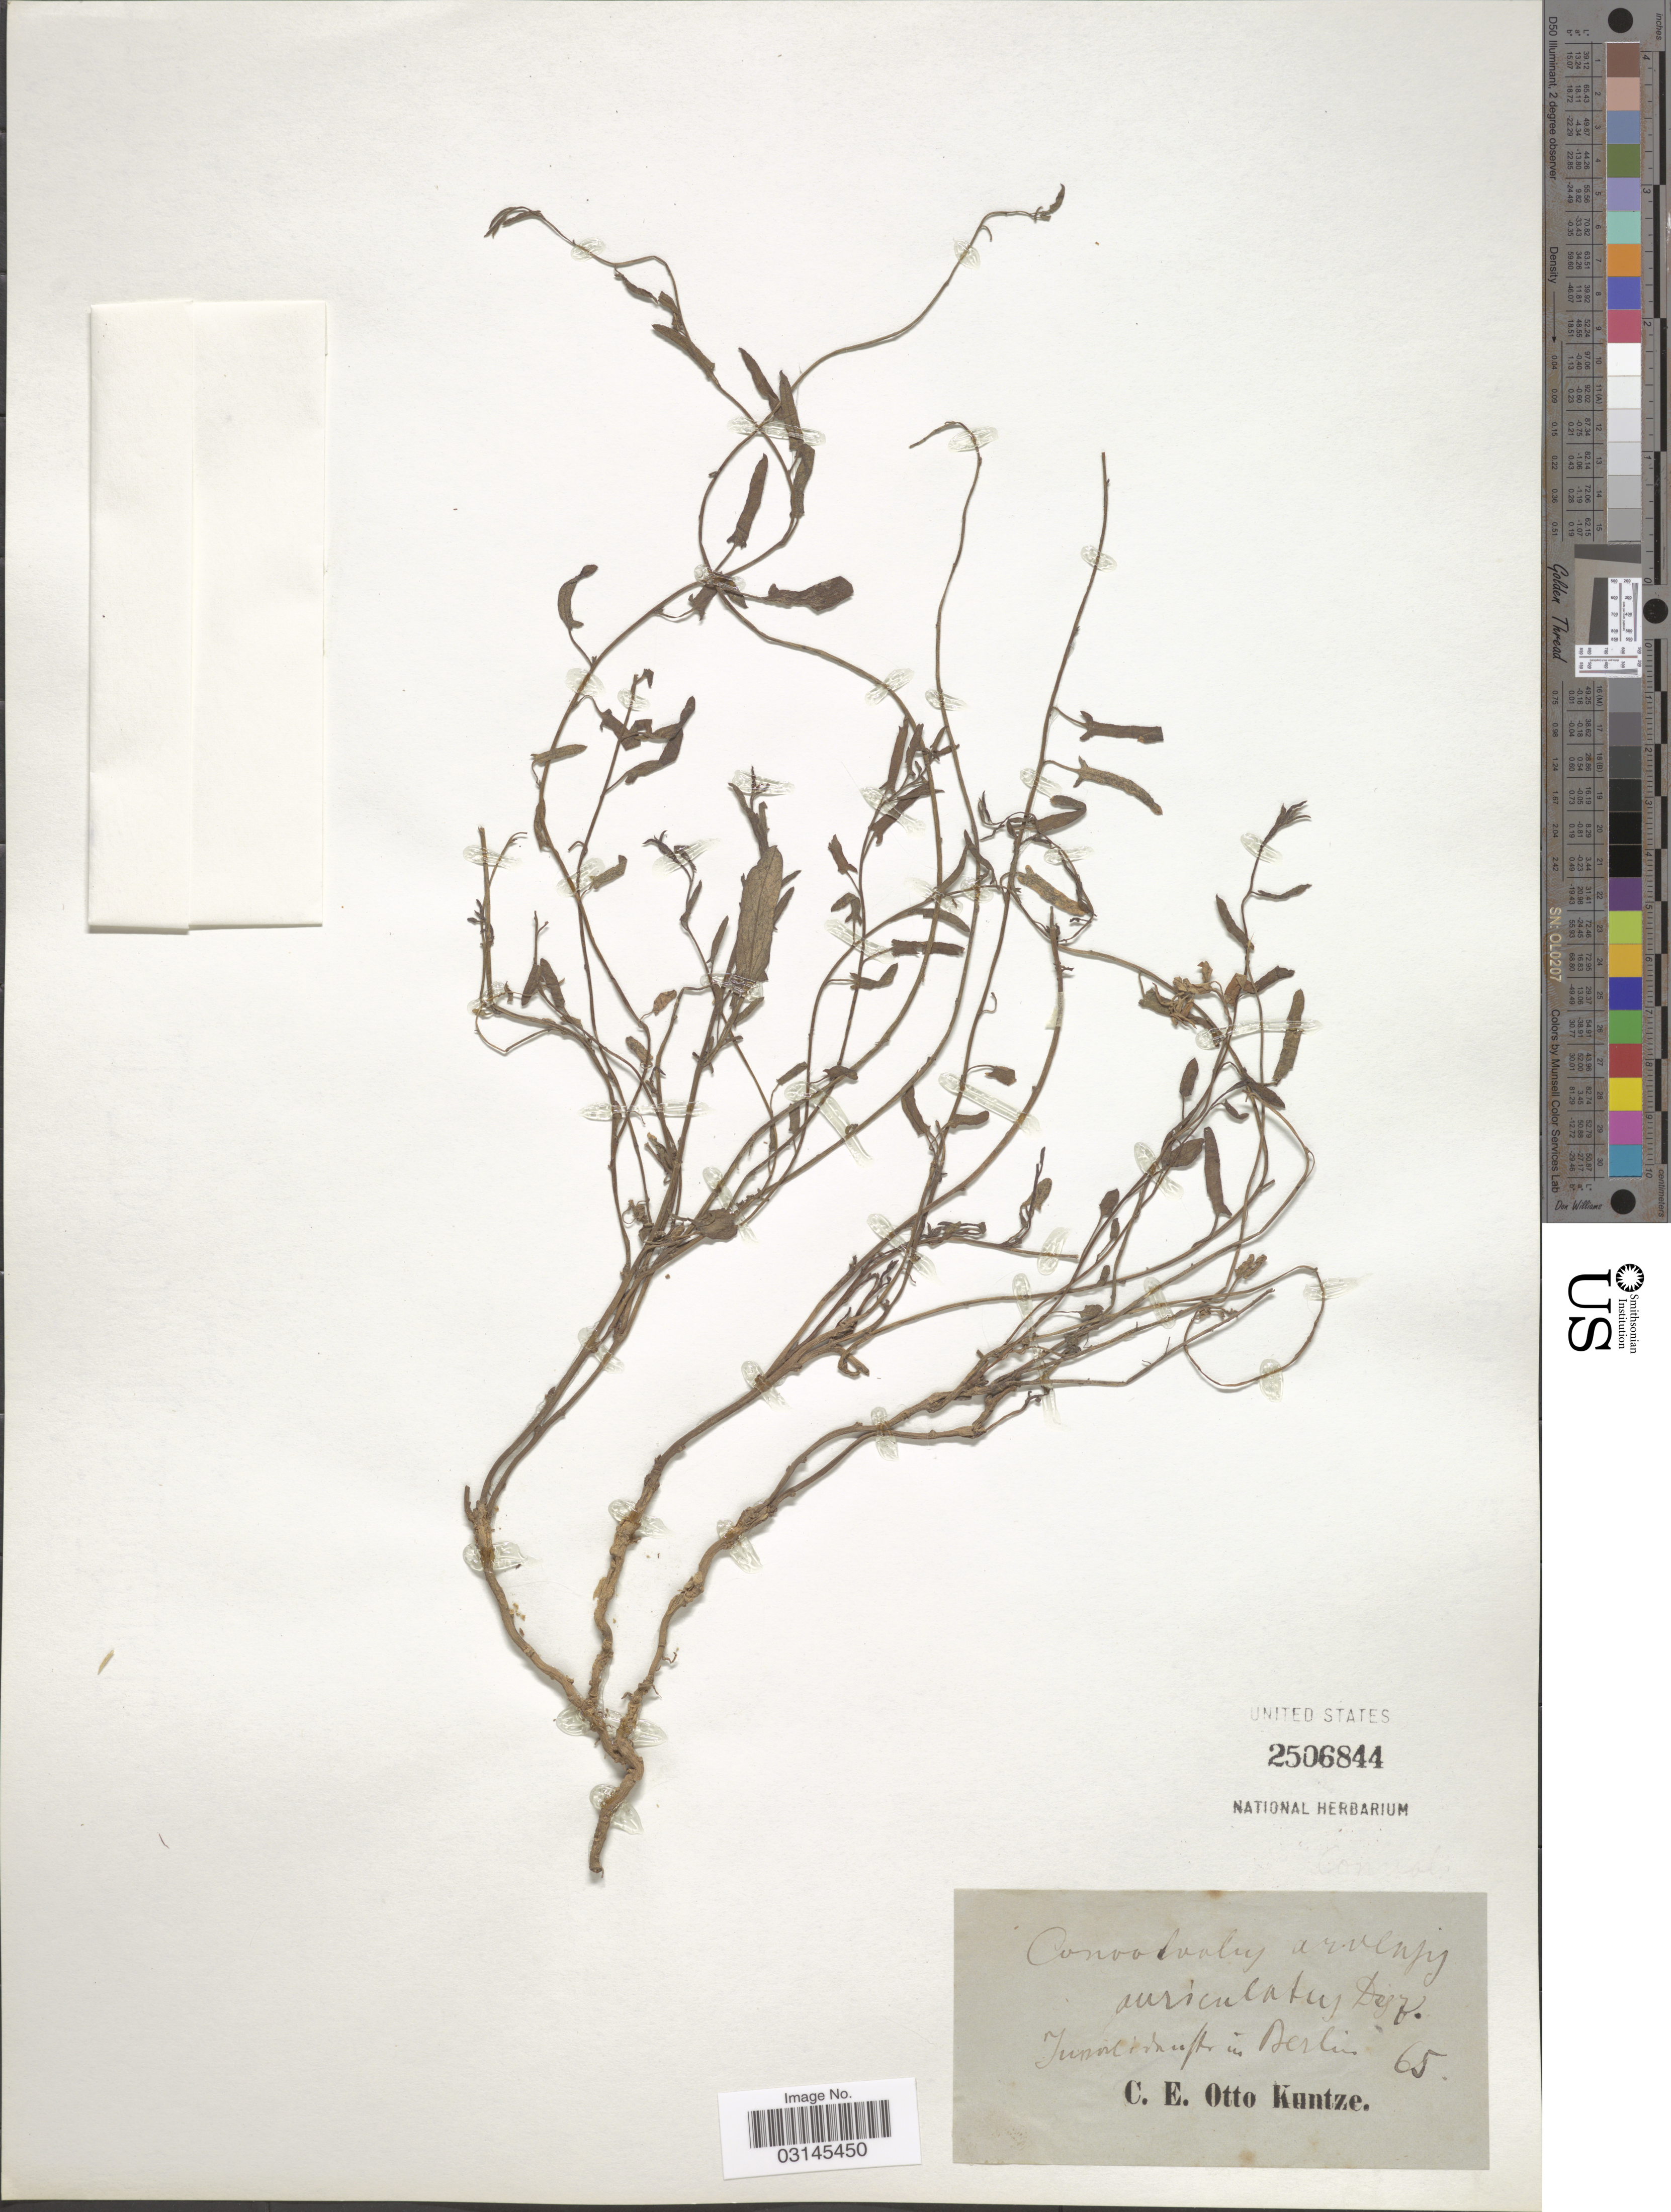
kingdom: Plantae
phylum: Tracheophyta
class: Magnoliopsida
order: Solanales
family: Convolvulaceae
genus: Convolvulus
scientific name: Convolvulus arvensis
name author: L.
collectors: C.E.O. Kuntze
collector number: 65?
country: Germany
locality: Berlin.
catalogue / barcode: US 2506844